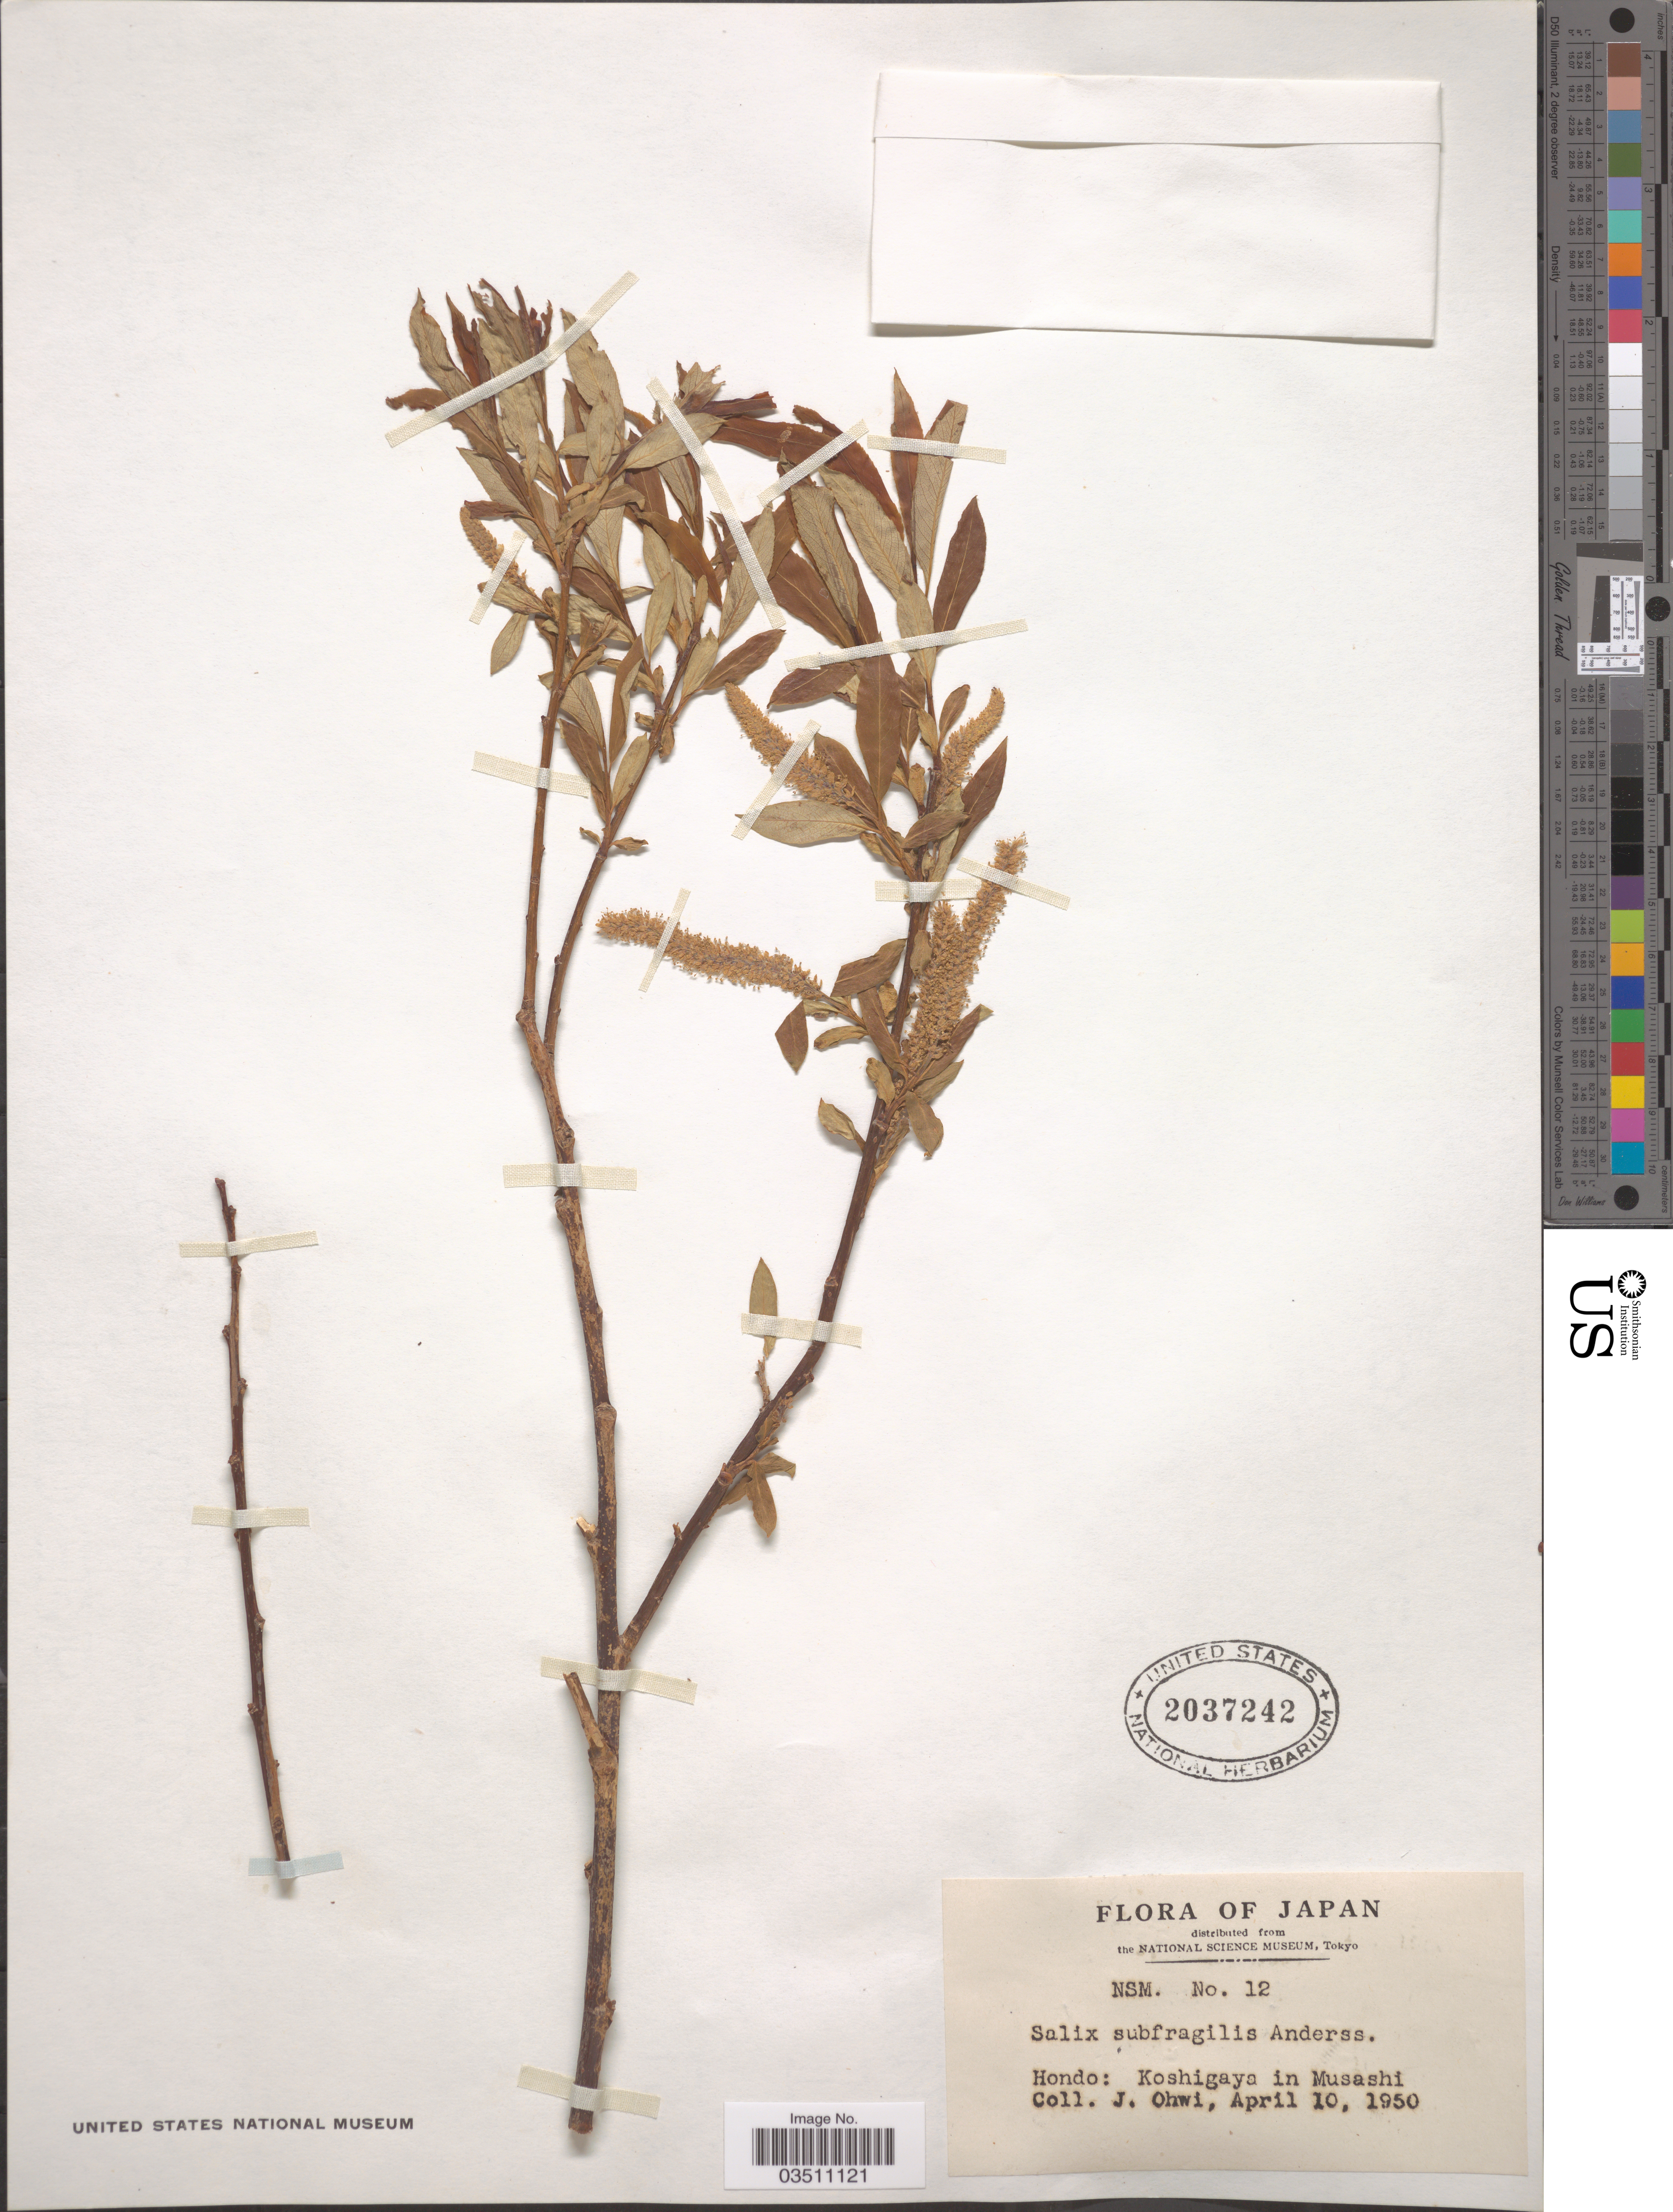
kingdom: Plantae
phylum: Tracheophyta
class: Magnoliopsida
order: Malpighiales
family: Salicaceae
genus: Salix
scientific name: Salix subfragilis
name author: Andersson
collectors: J. Ohwi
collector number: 12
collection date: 1950-04-10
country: Japan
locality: Hondo: Koshigaya in Musashi.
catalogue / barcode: US 2037242